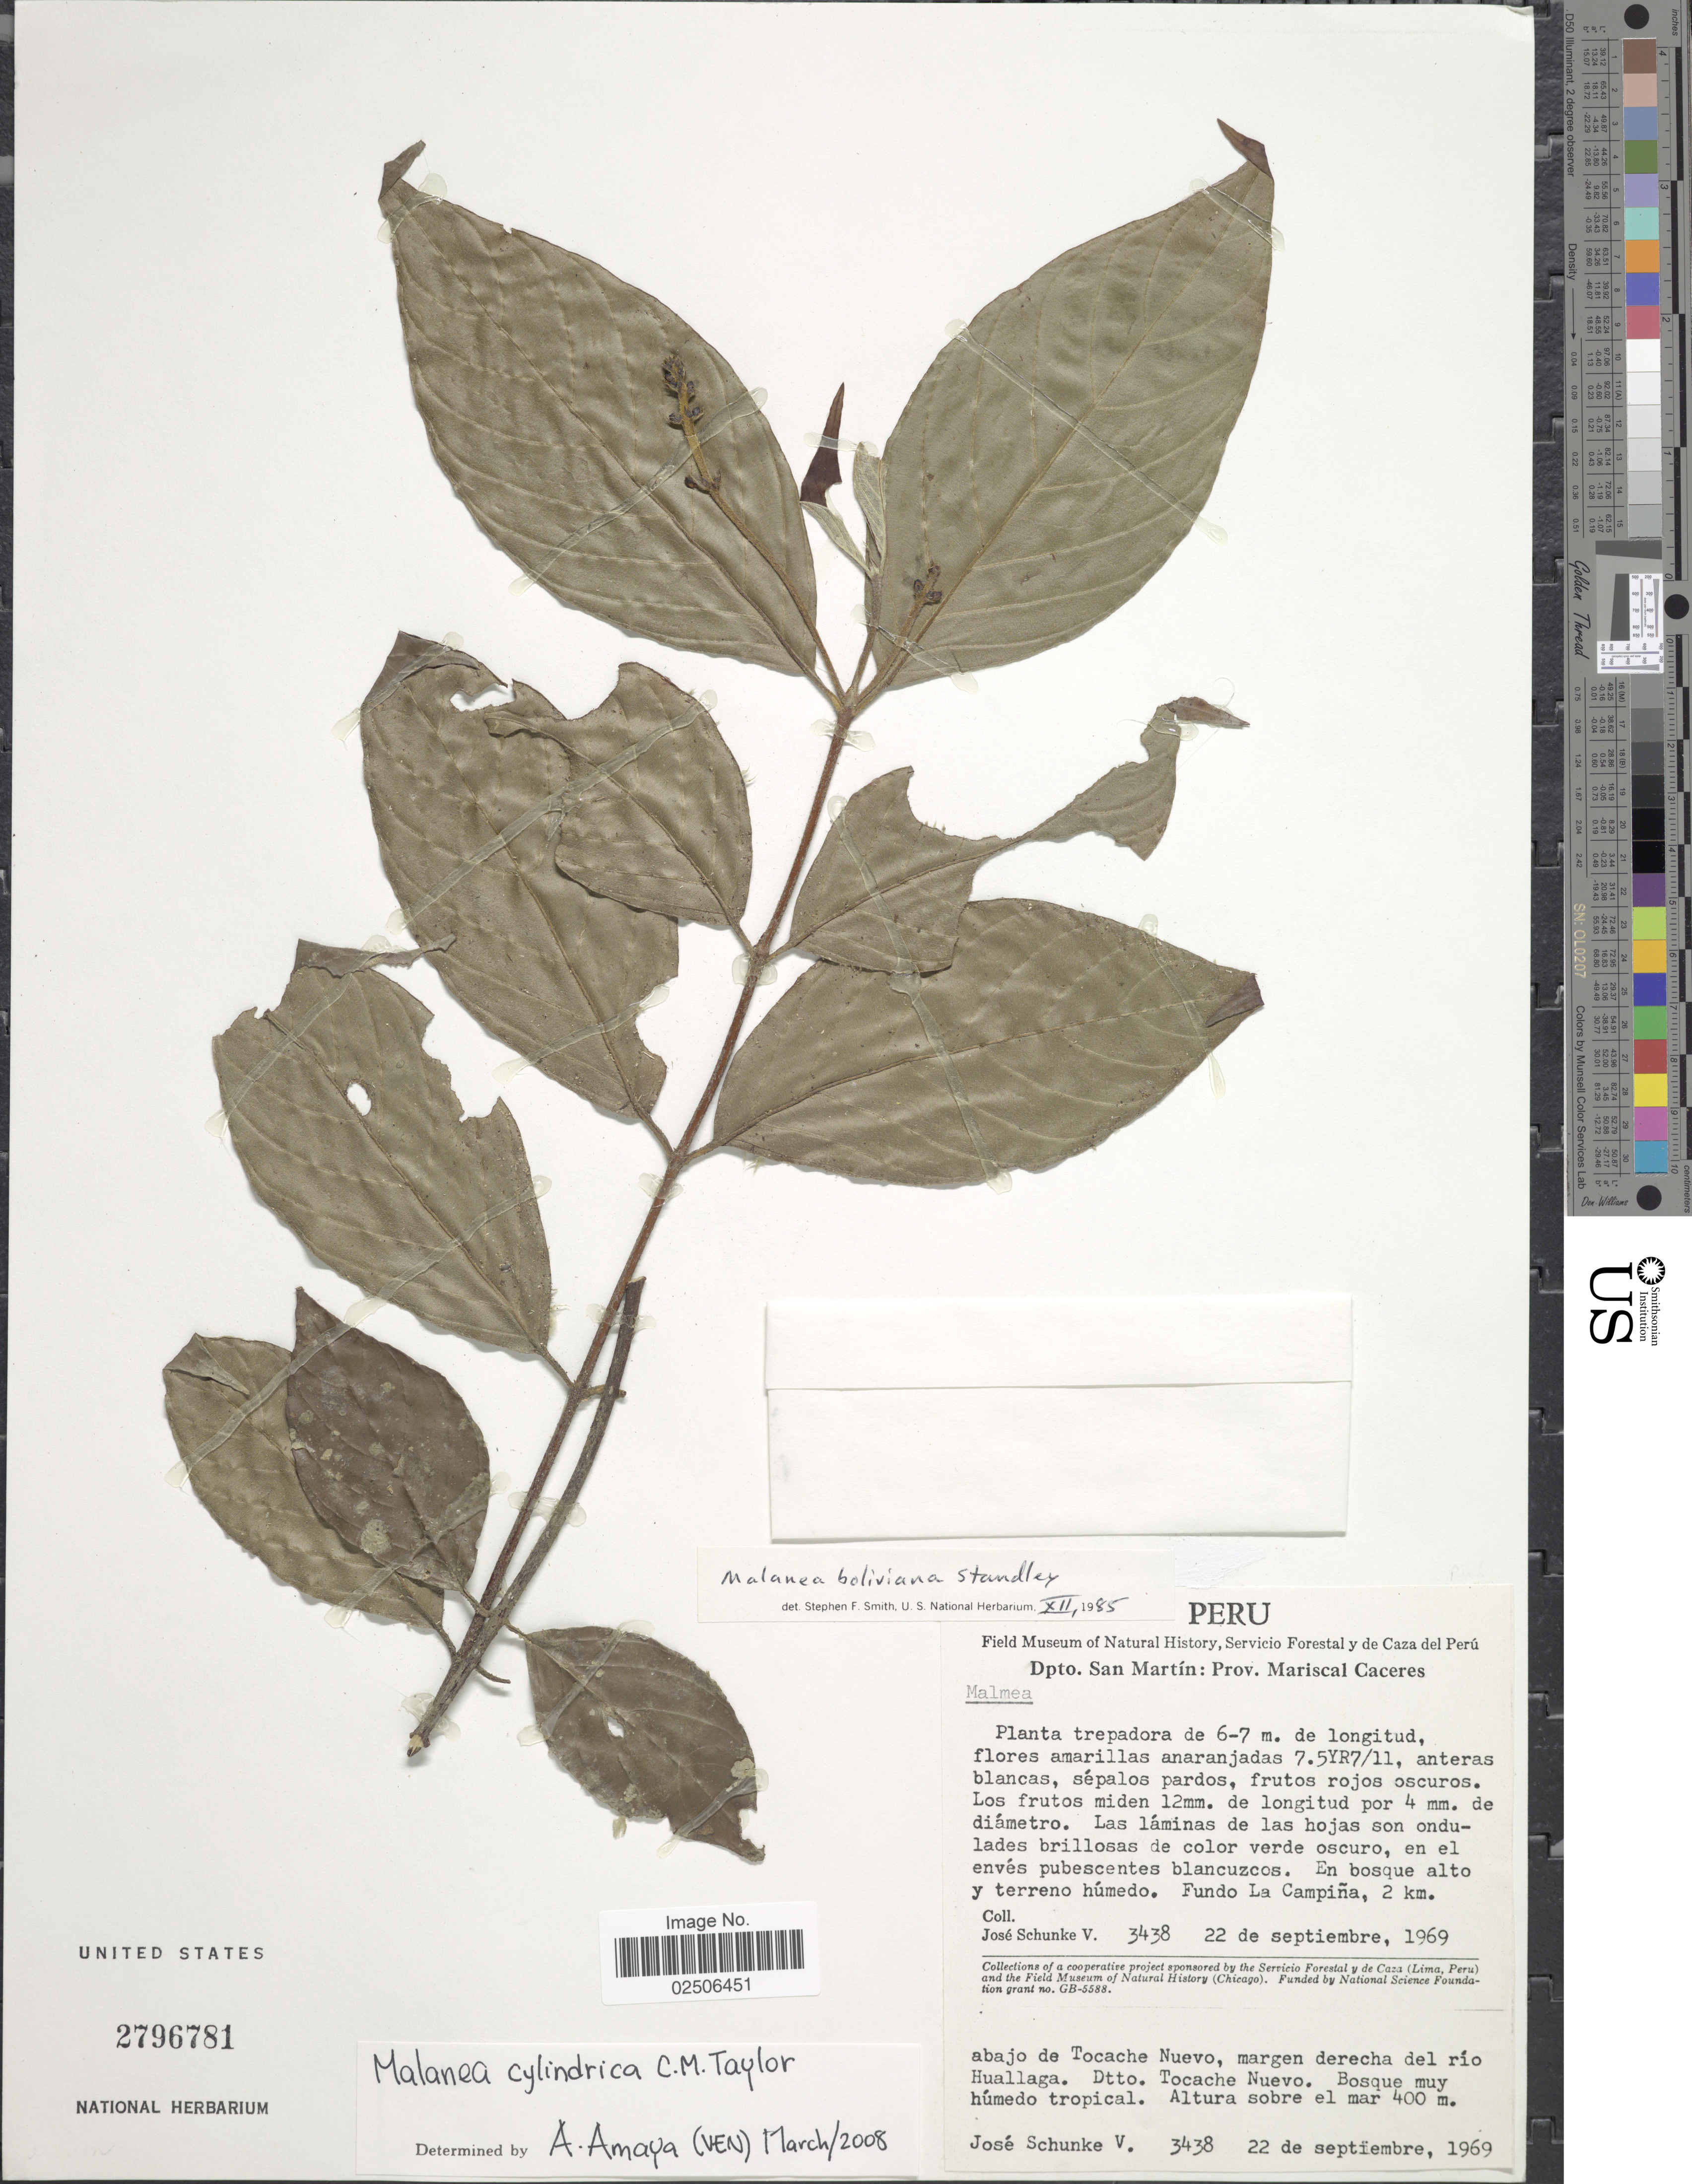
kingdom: Plantae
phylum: Tracheophyta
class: Magnoliopsida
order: Gentianales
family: Rubiaceae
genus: Malanea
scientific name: Malanea cylindrica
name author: C.M. Taylor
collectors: J. Schunke Vigo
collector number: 3438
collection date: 1969-09-22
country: Peru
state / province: San Martín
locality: Prov. Mariscal Caceres, Fundo La Campina, 2 km. abajo de Tocache Nuevo, margen derecha del rio Huallaga, Dtto. Tocache Nuevo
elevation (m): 400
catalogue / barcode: US 2796781